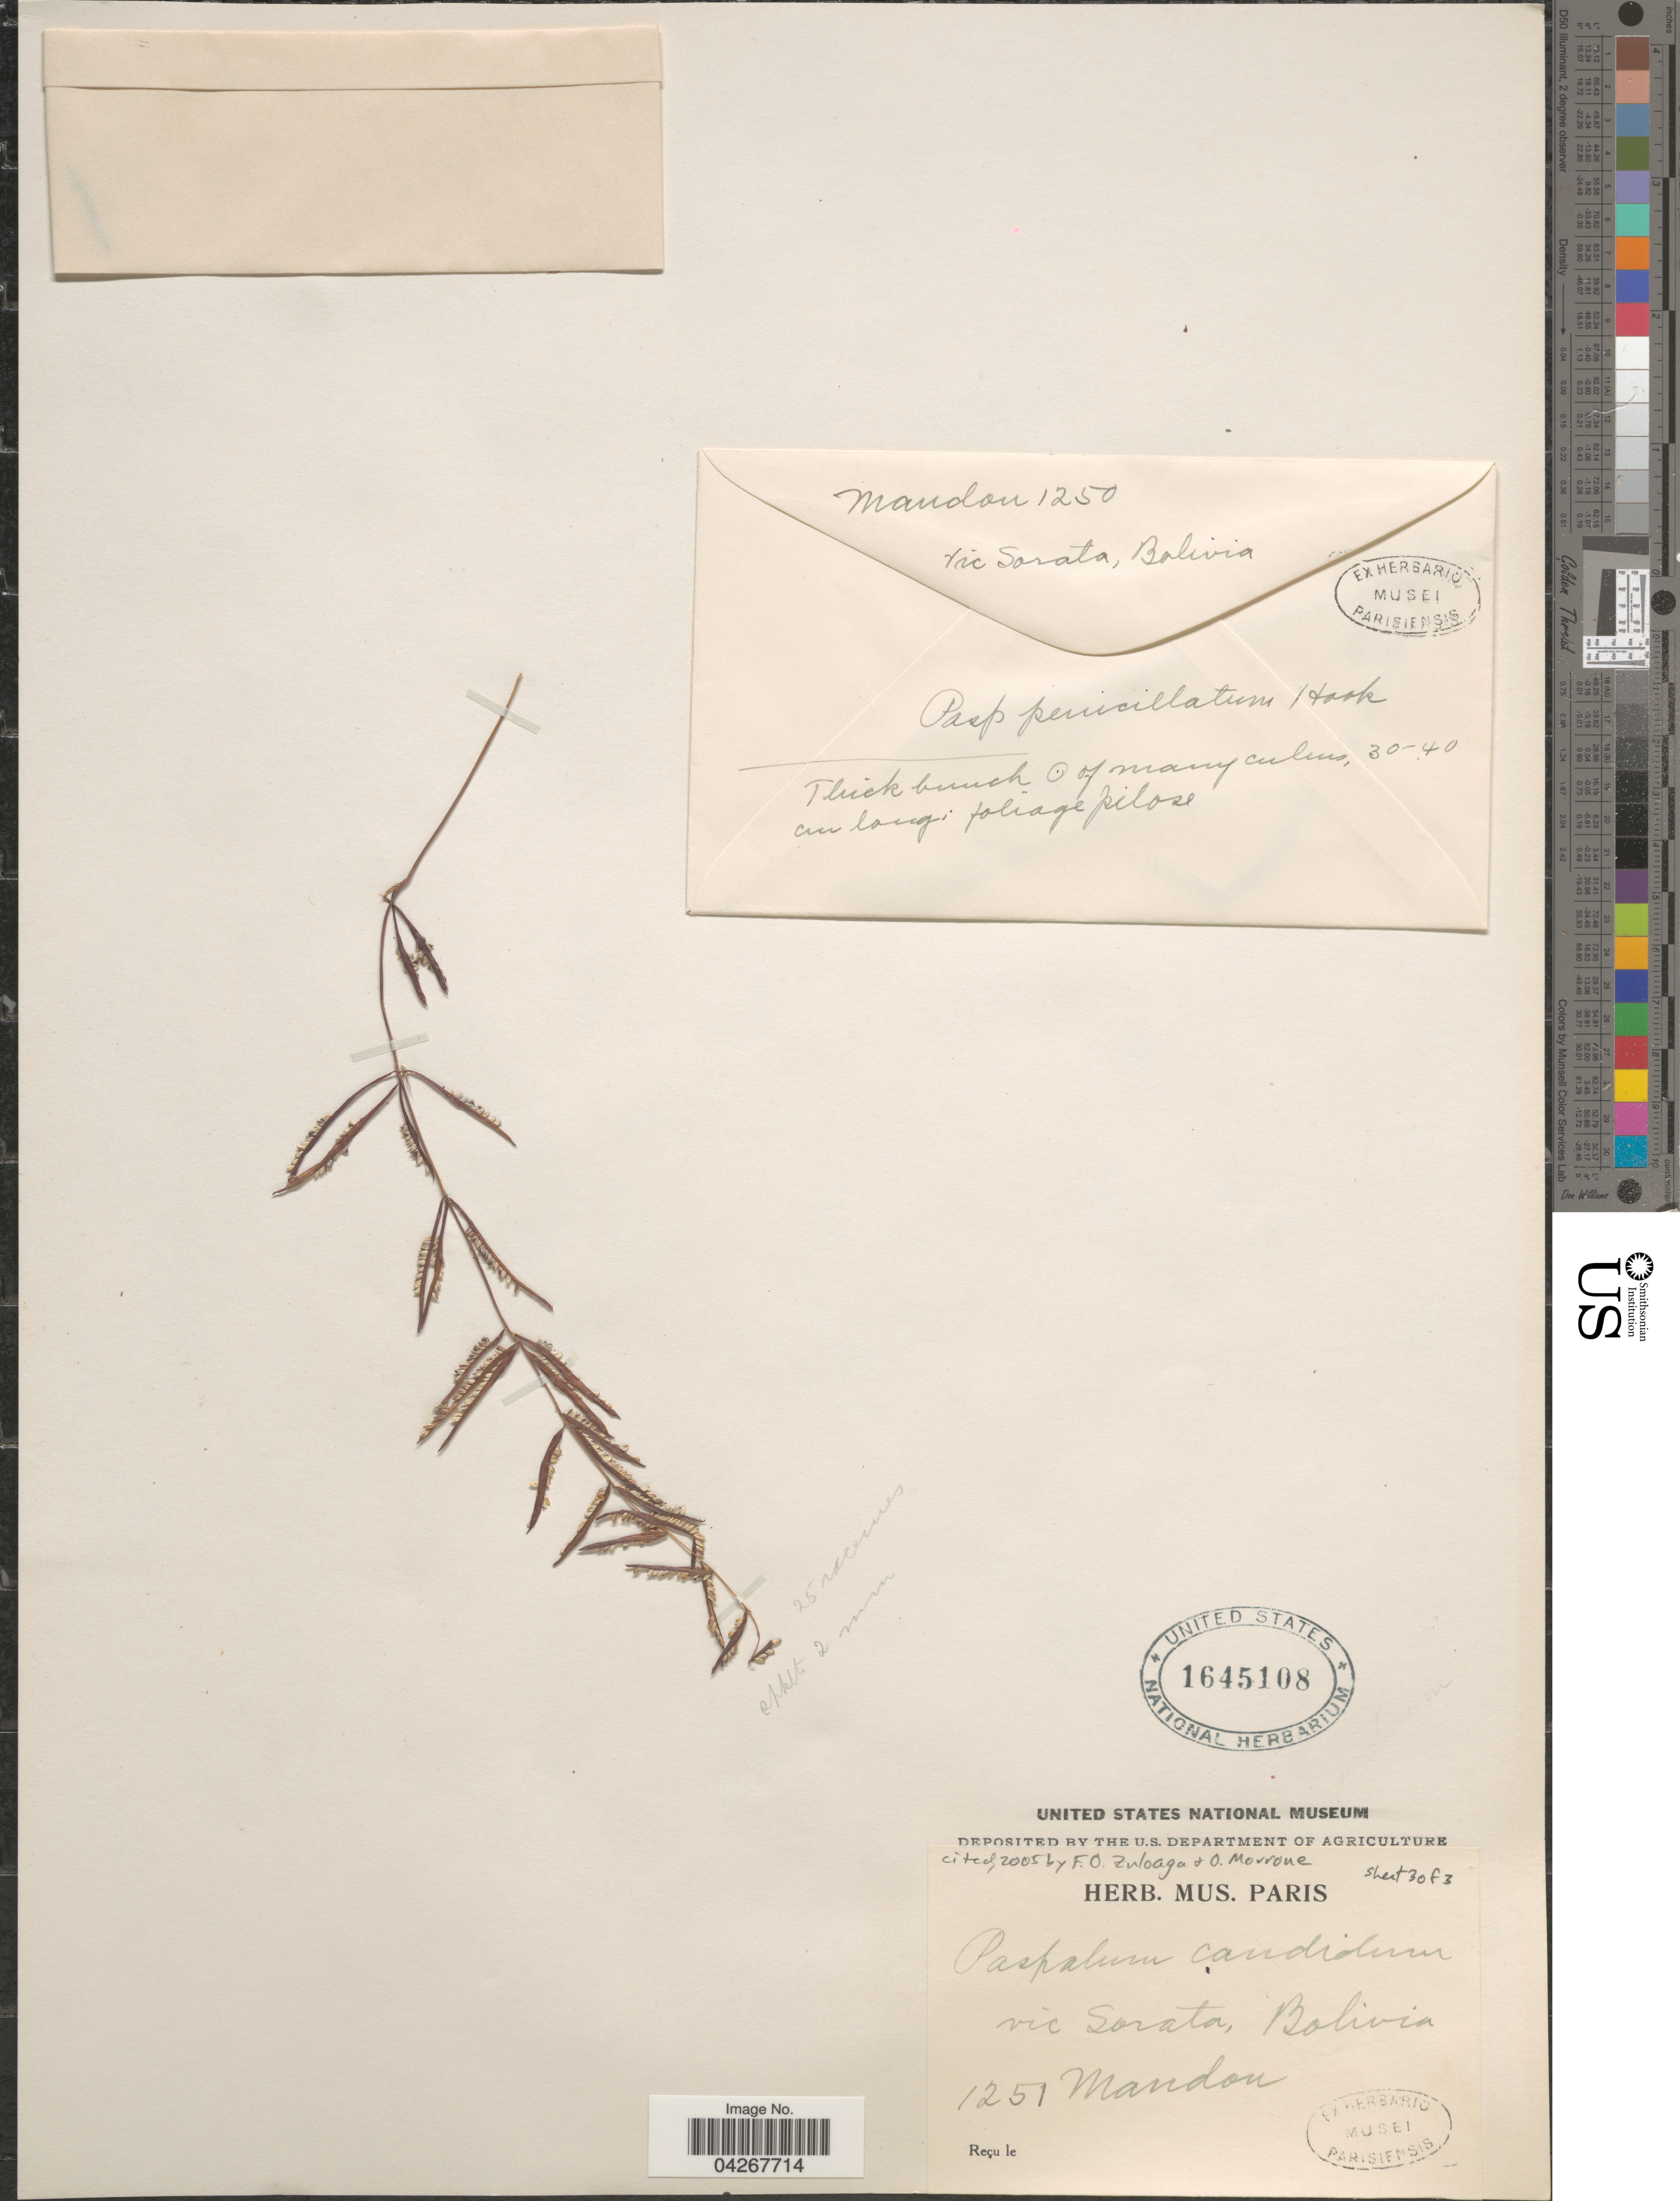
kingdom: Plantae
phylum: Tracheophyta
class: Liliopsida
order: Poales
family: Poaceae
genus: Paspalum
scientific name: Paspalum candidum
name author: (Humb. & Bonpl. ex Fleugge) Kunth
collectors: Mandon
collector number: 1250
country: Bolivia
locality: Vic Sorata.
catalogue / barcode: US 1645108-2